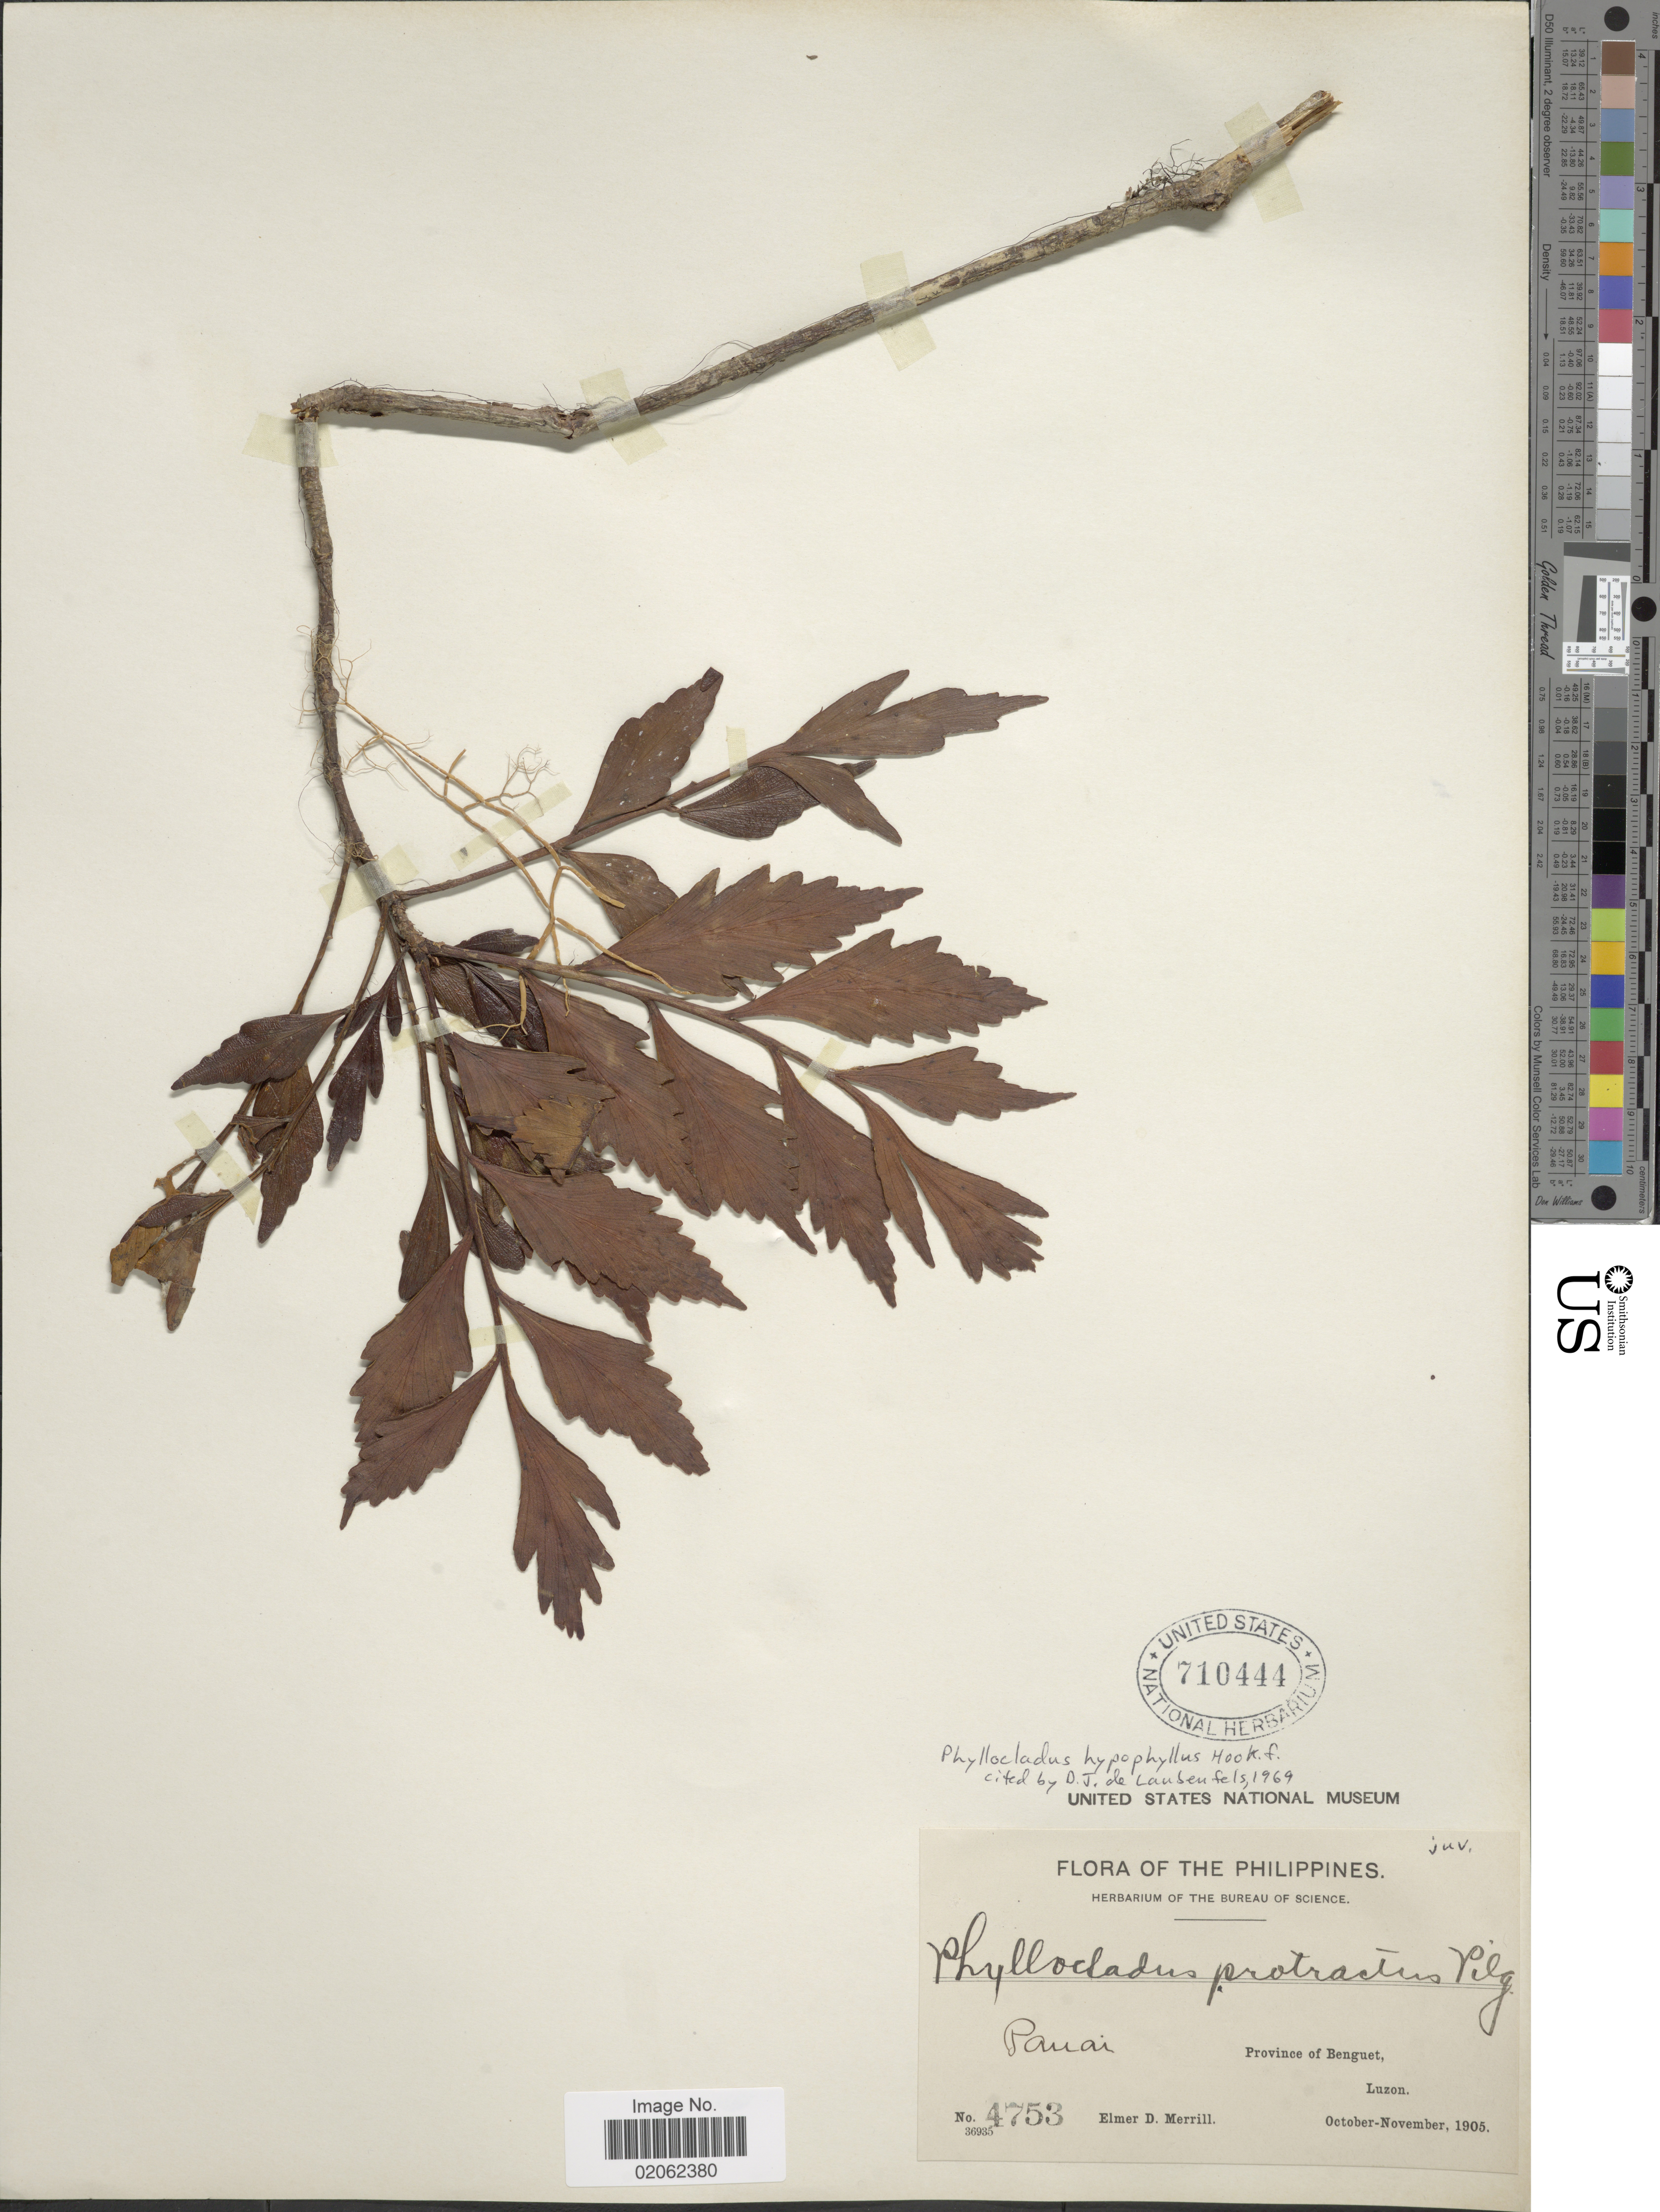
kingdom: Plantae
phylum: Tracheophyta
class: Pinopsida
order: Pinales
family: Phyllocladaceae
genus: Phyllocladus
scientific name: Phyllocladus hypophyllus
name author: Hook. f.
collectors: E. D. Merrill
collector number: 4753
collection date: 1905-10/1905-11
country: Philippines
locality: Panai, Province of Bienguet, Luzon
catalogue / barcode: US 710444